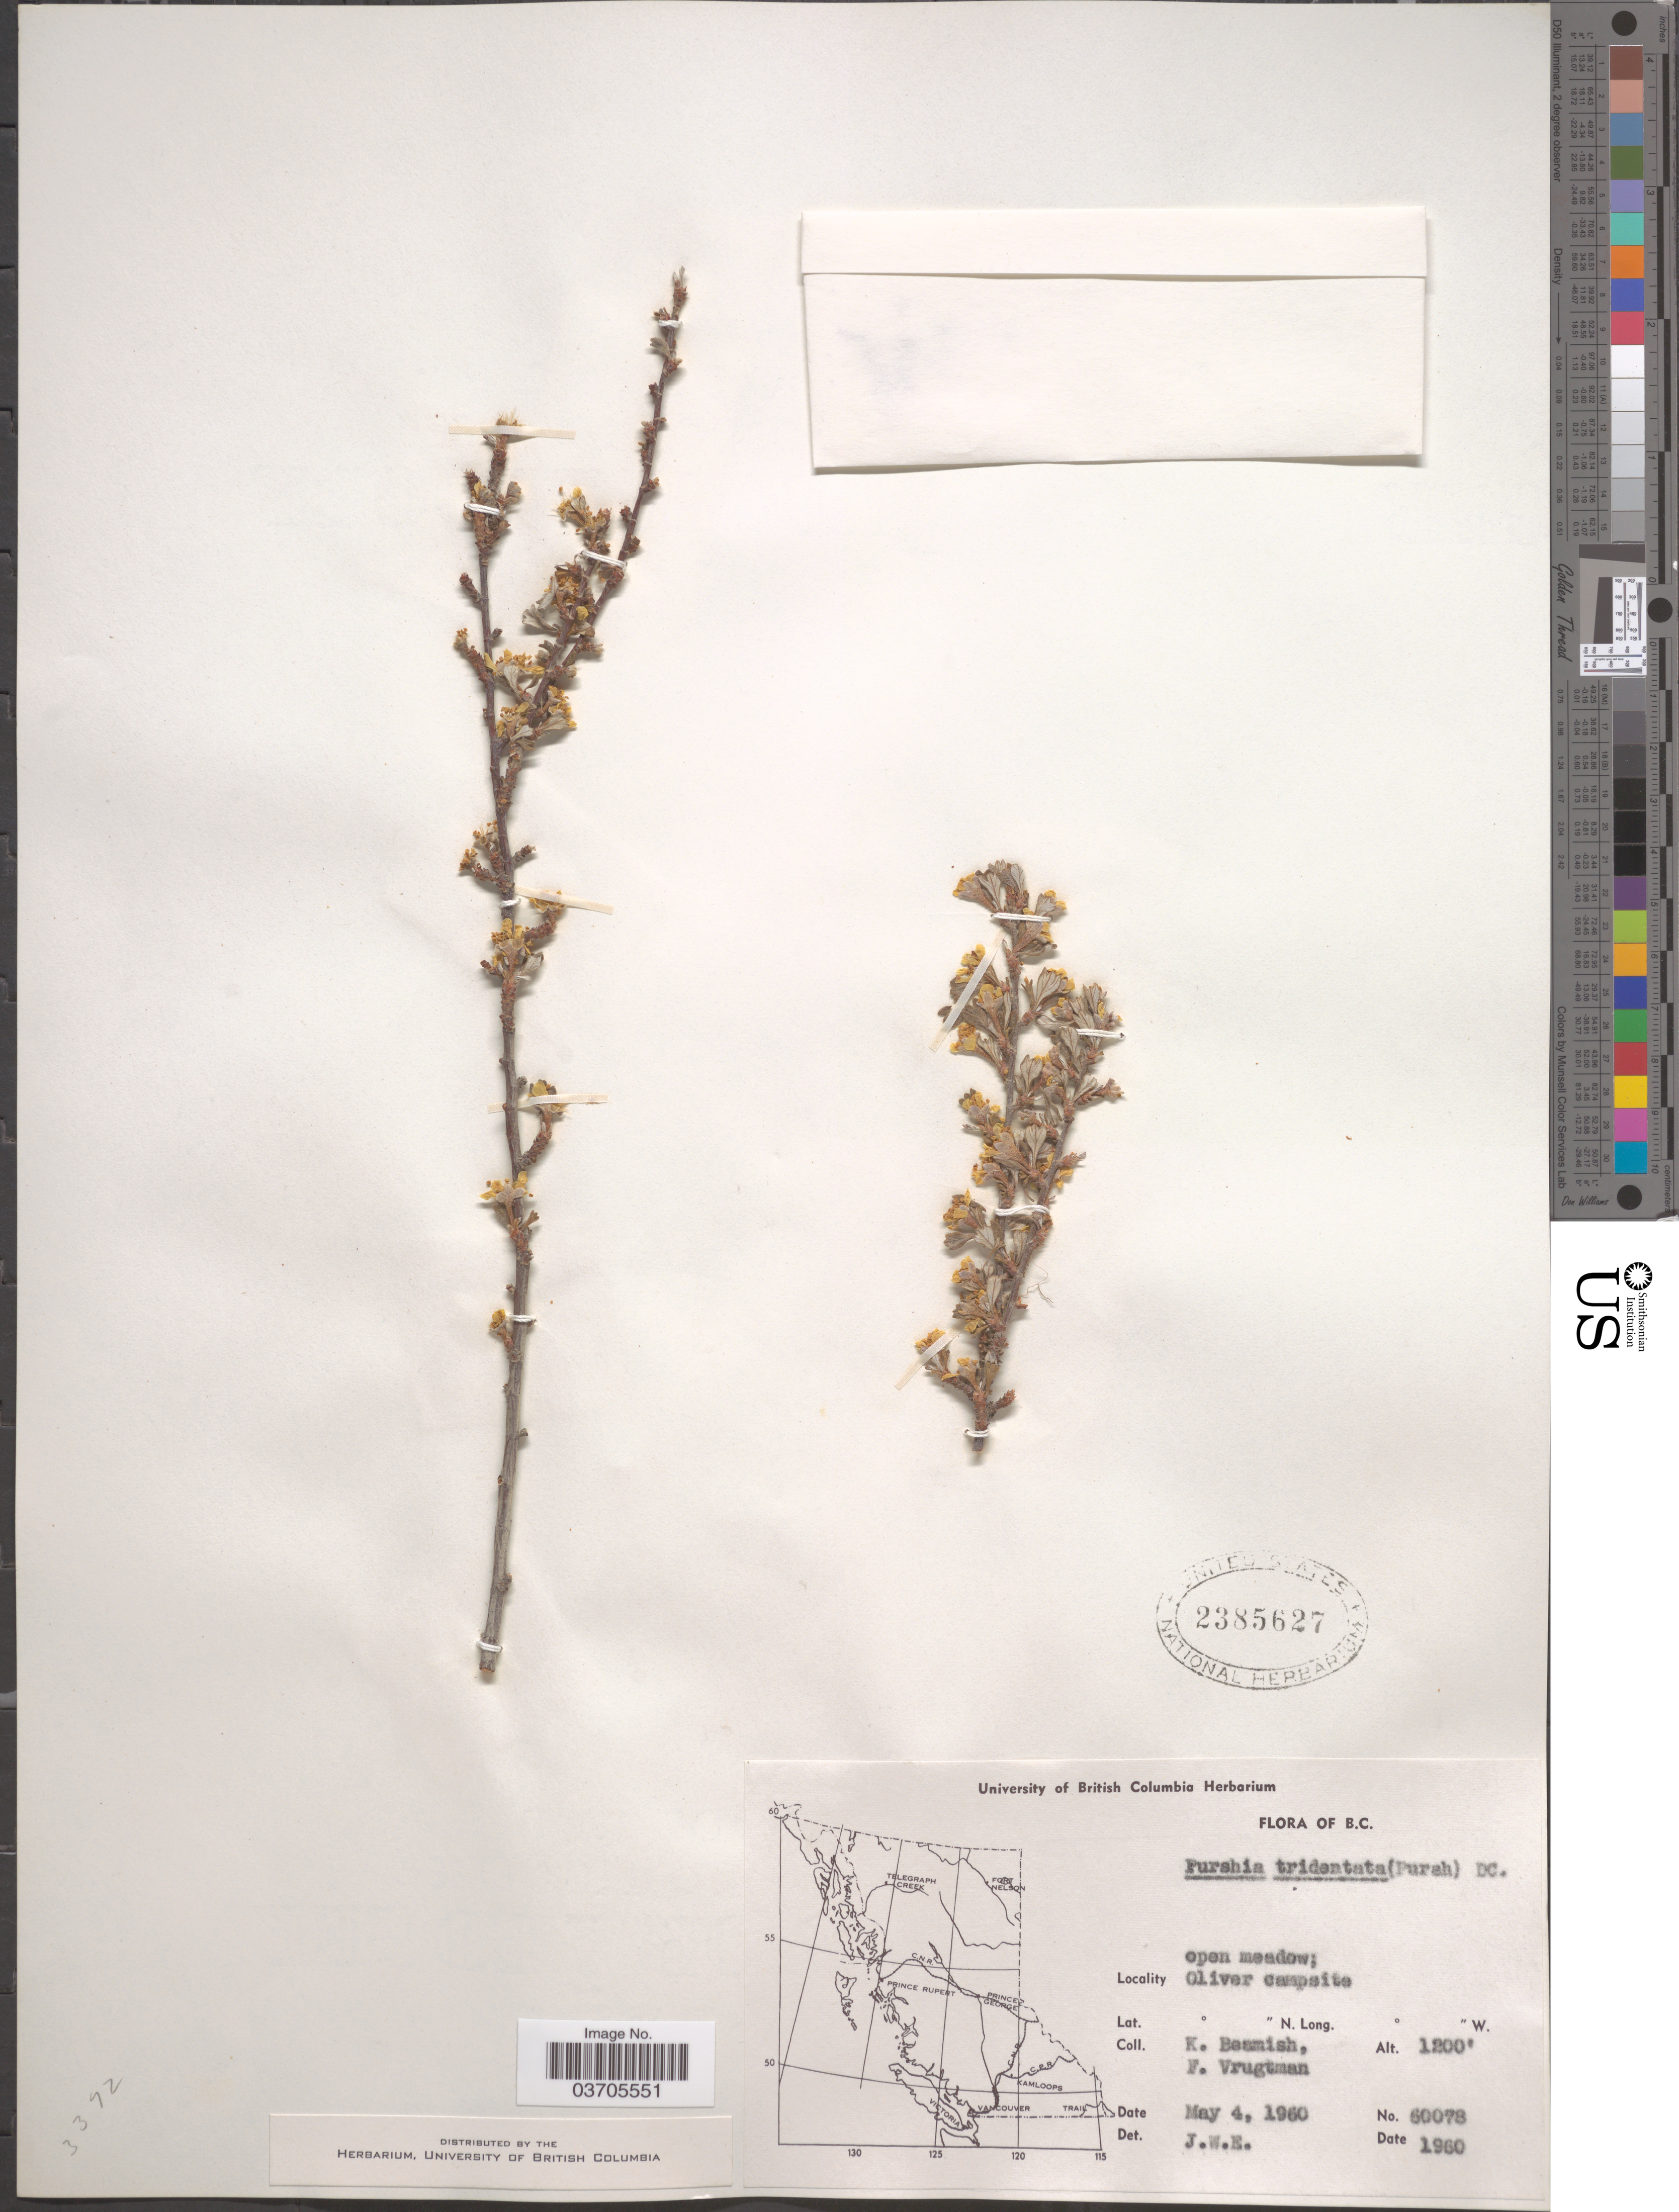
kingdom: Plantae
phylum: Tracheophyta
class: Magnoliopsida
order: Rosales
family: Rosaceae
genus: Purshia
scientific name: Purshia tridentata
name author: (Pursh) DC.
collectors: K. Beamish & F. Vrugtman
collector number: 60078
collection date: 1960-05-04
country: Canada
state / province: British Columbia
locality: Oliver campsite.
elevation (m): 366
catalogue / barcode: US 2385627